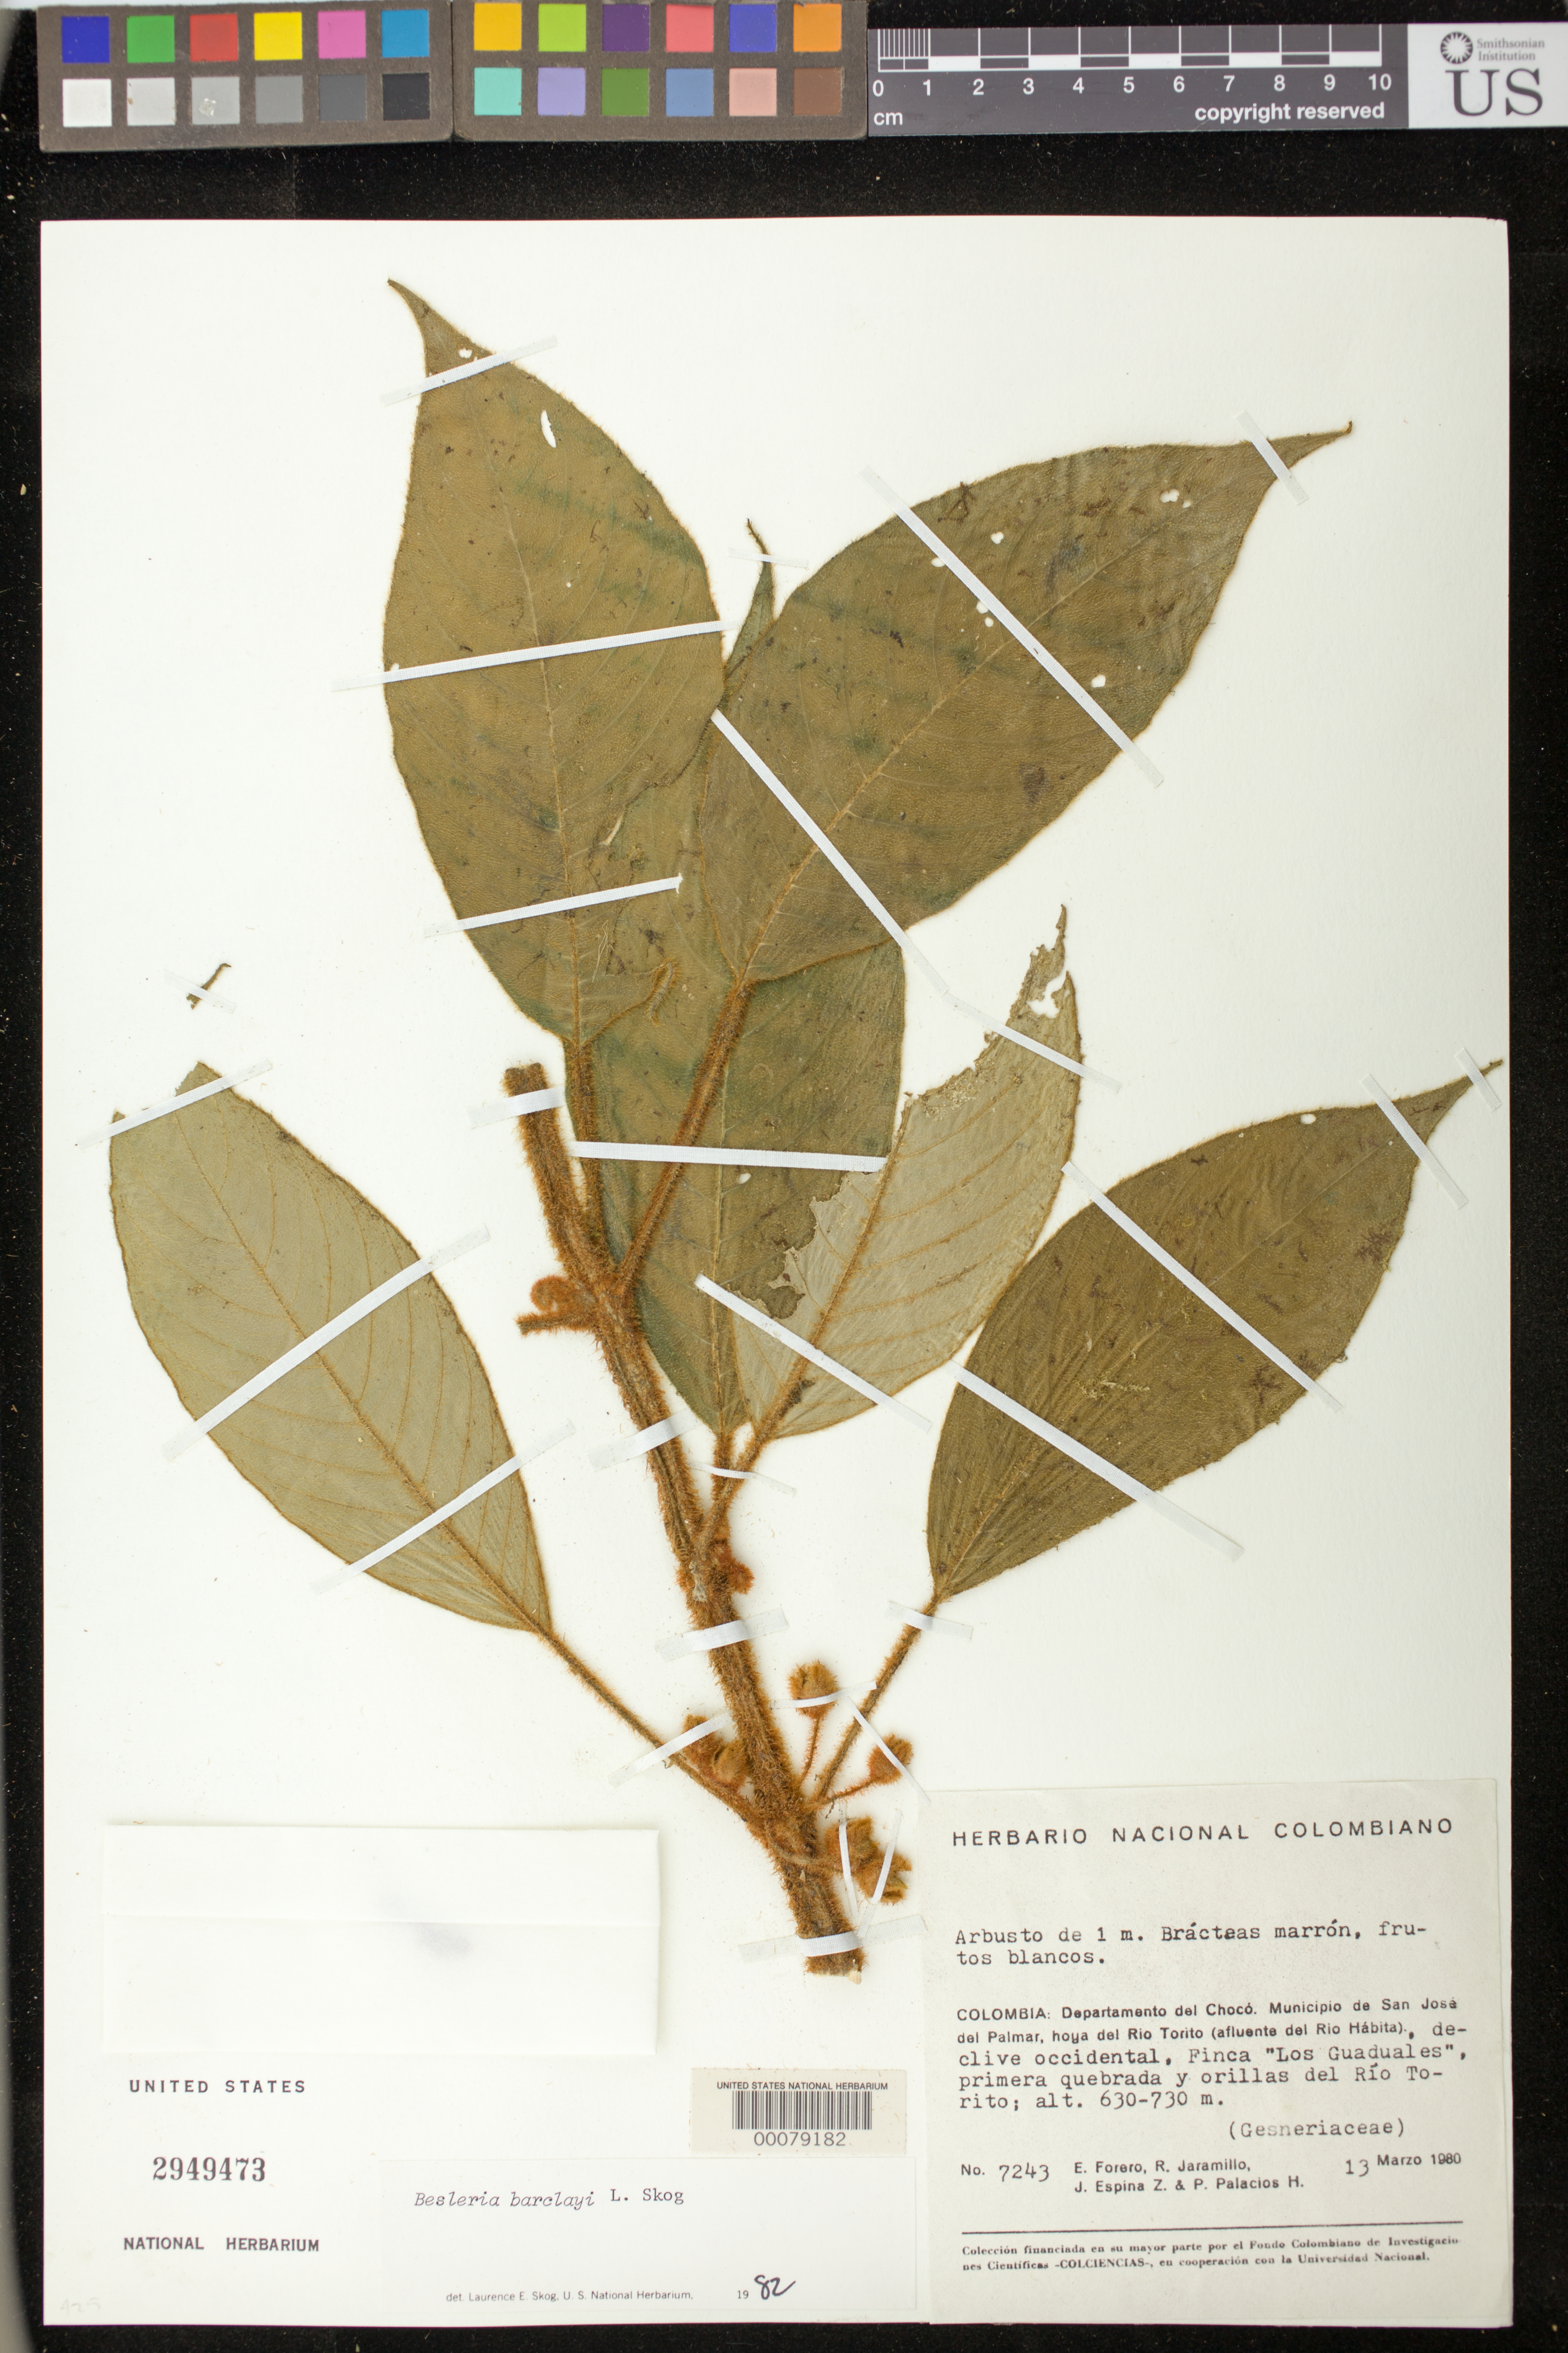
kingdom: Plantae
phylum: Tracheophyta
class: Magnoliopsida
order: Lamiales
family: Gesneriaceae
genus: Besleria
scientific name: Besleria barclayi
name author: L.E. Skog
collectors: E. Forero, R. Jaramillo M., J. Espina & P. Palacios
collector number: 7243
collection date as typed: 13 Mar 1980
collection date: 1980-03-13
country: Colombia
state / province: Chocó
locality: Mpio. de San Jose del Palmar, river basin of Rio Torito (tributary of Rio Habita), western slopes, Finca "Los Guaduales"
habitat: Primary quebrada and banks of Rio Torito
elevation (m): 630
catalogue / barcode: US 2949473